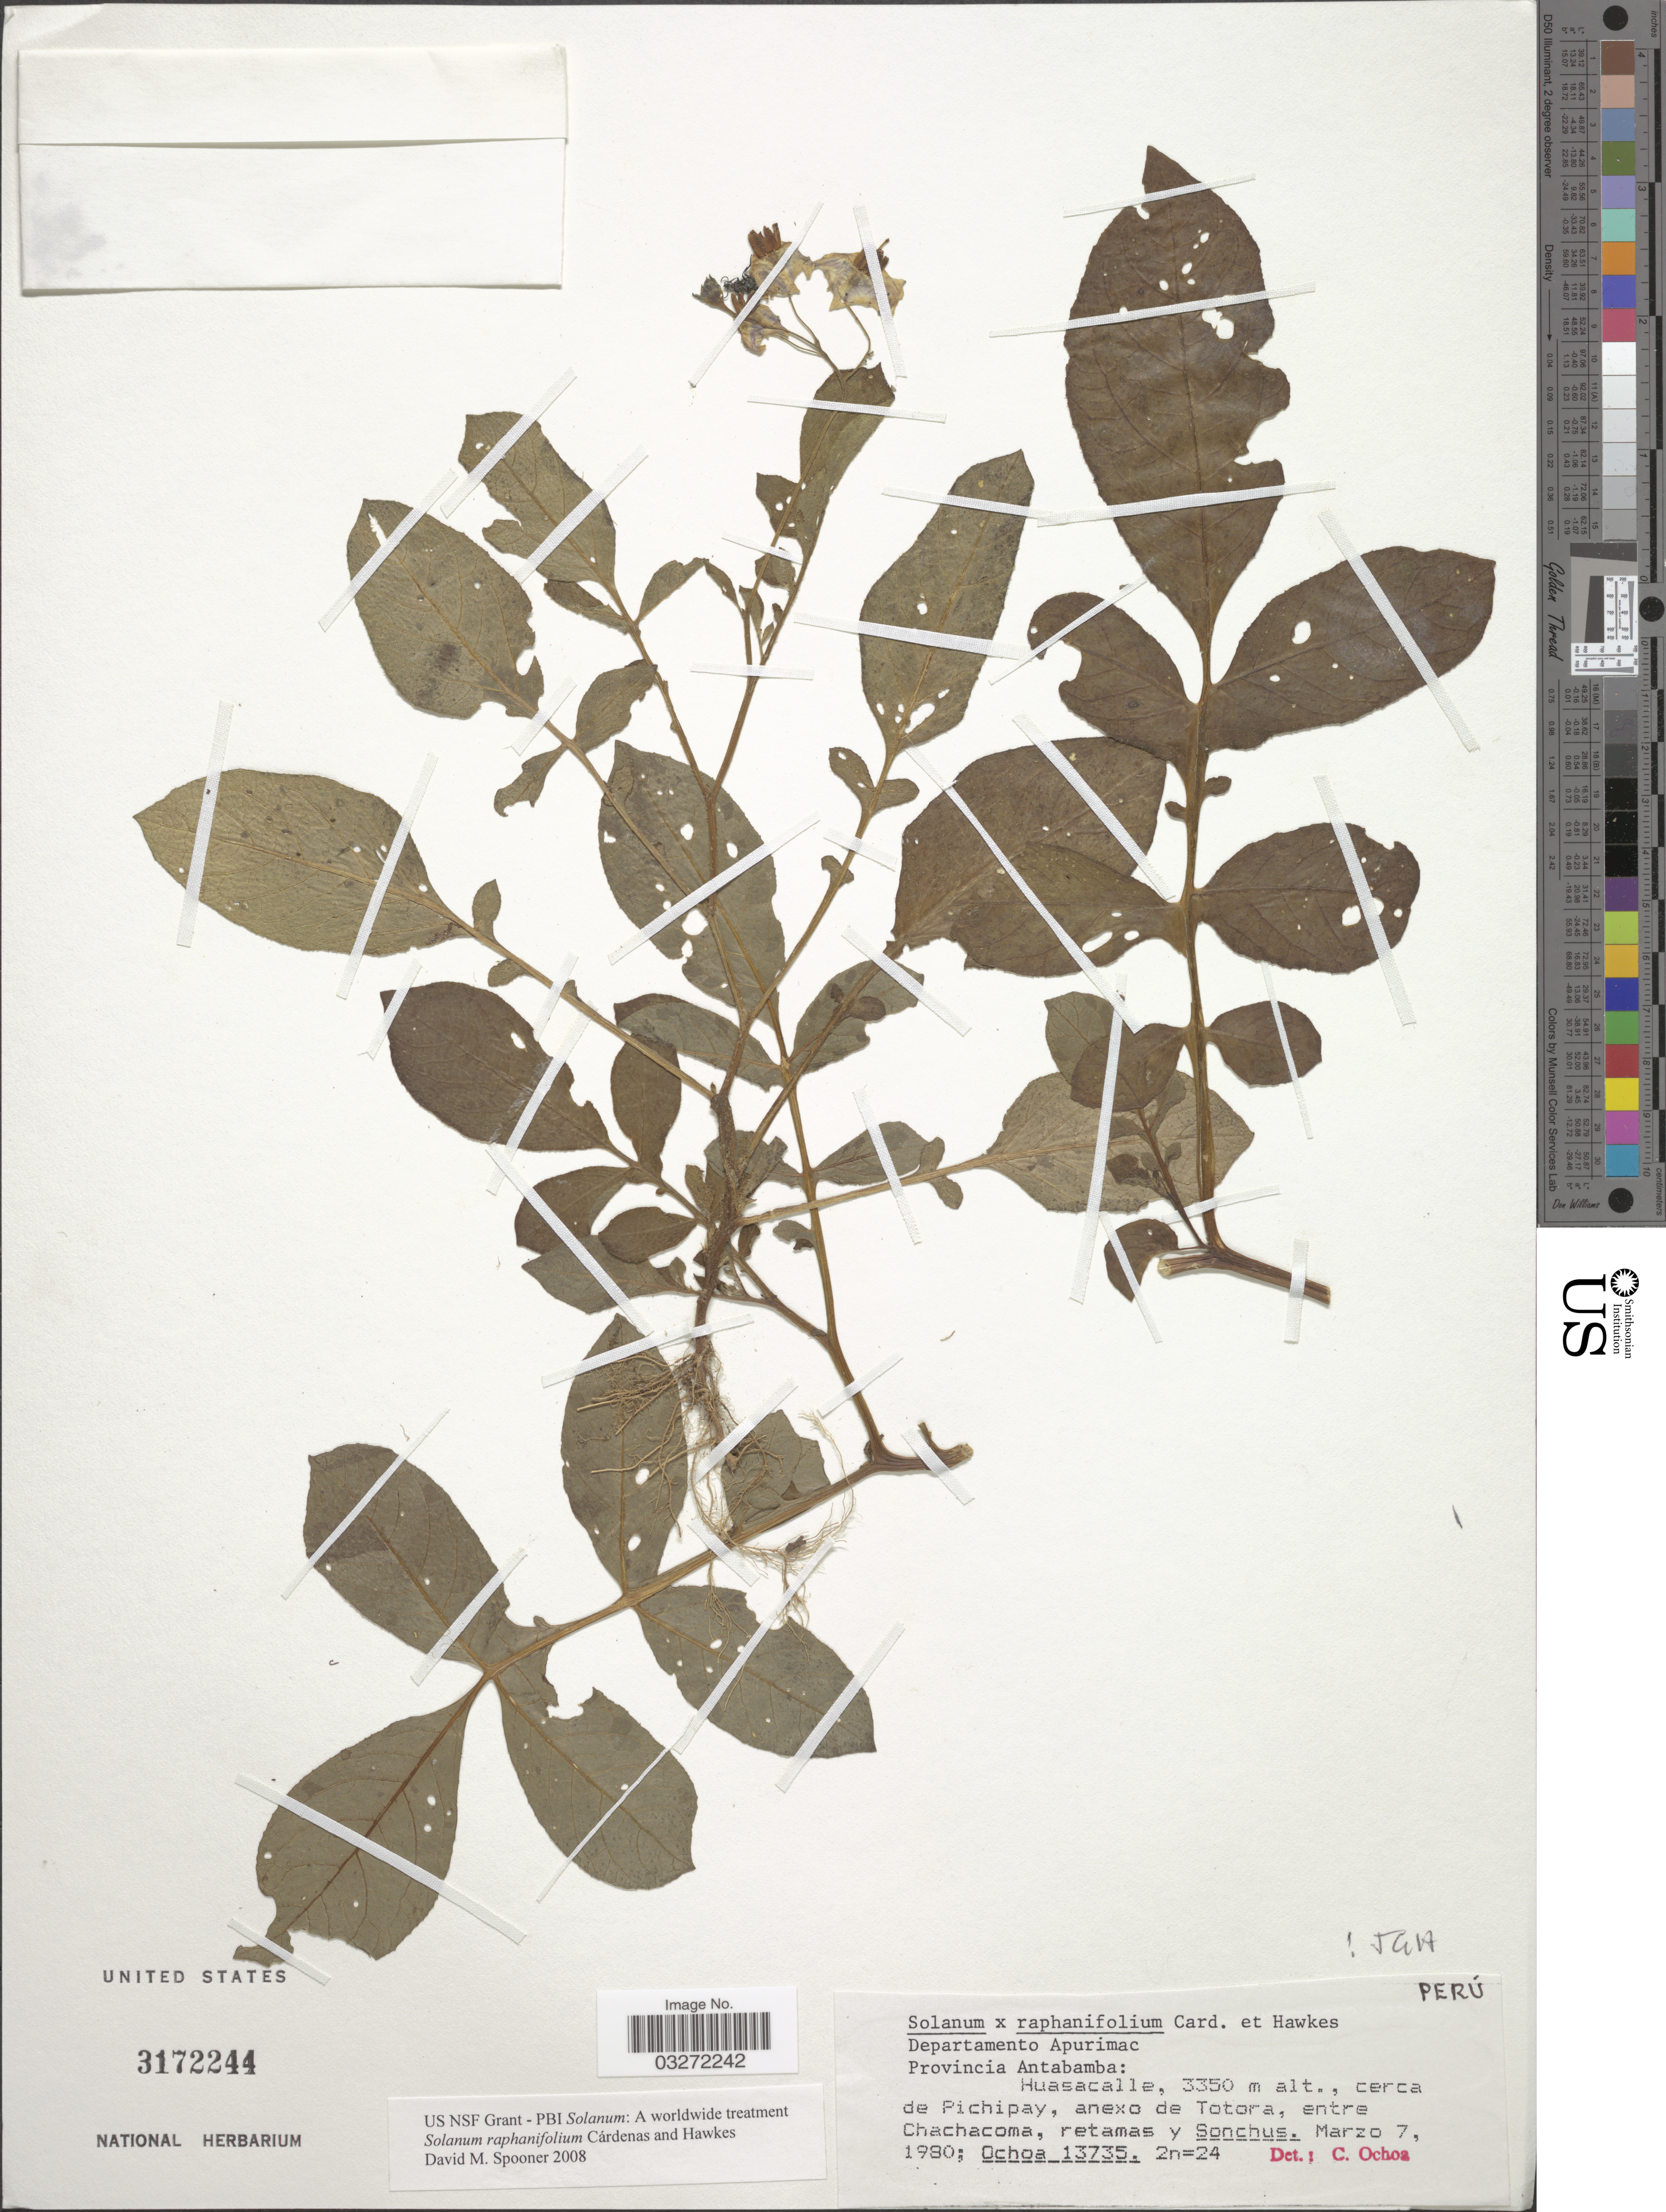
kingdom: Plantae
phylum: Tracheophyta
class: Magnoliopsida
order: Solanales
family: Solanaceae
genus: Solanum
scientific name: Solanum raphanifolium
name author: Cárdenas & Hawkes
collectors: -. Ochoa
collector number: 13735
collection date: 1980-03-07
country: Peru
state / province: Apurímac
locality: Departamento Apurimac. Provincia Antabamba: Huasacalle, cerca de Pichipay, anexo de Totora, entre Chachacoma, retamas y Sonchus.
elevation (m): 3350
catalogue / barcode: US 3172244